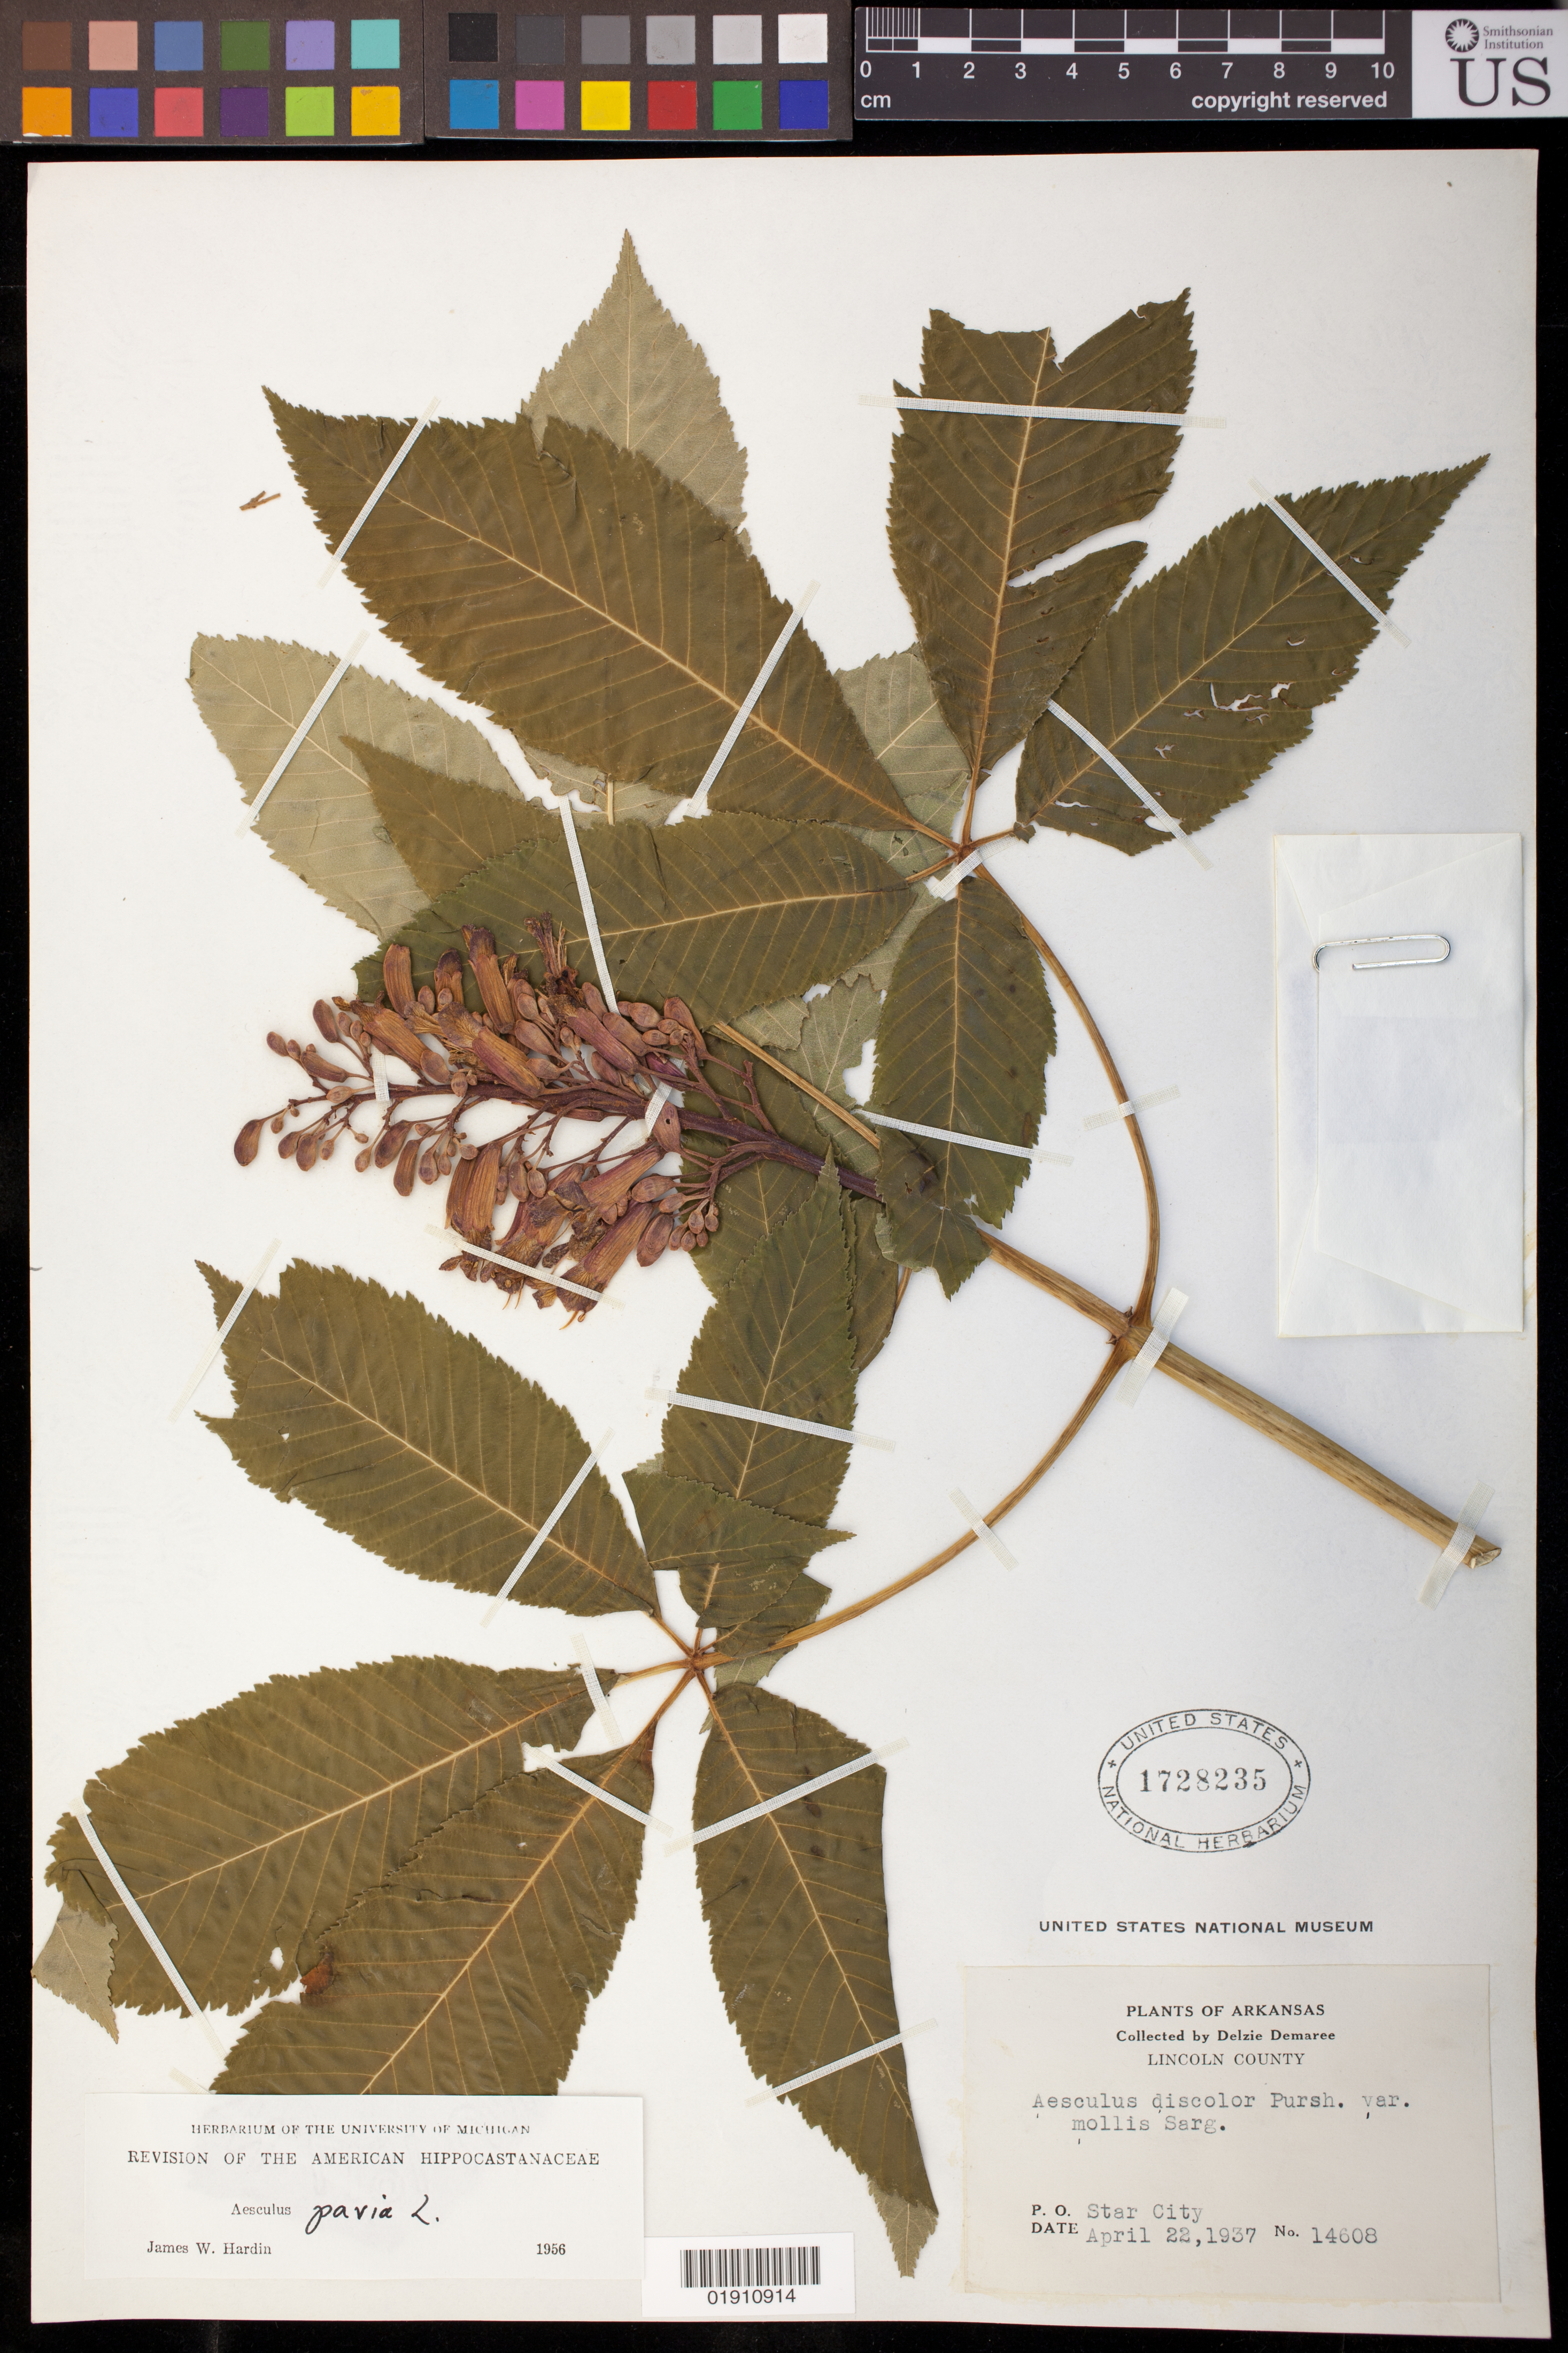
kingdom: Plantae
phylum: Tracheophyta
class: Magnoliopsida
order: Sapindales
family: Sapindaceae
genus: Aesculus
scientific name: Aesculus pavia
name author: L.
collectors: D. Demaree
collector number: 14608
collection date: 1937-04-22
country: United States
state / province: Arkansas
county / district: Lincoln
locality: P.O. Star City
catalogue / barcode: US 1728235